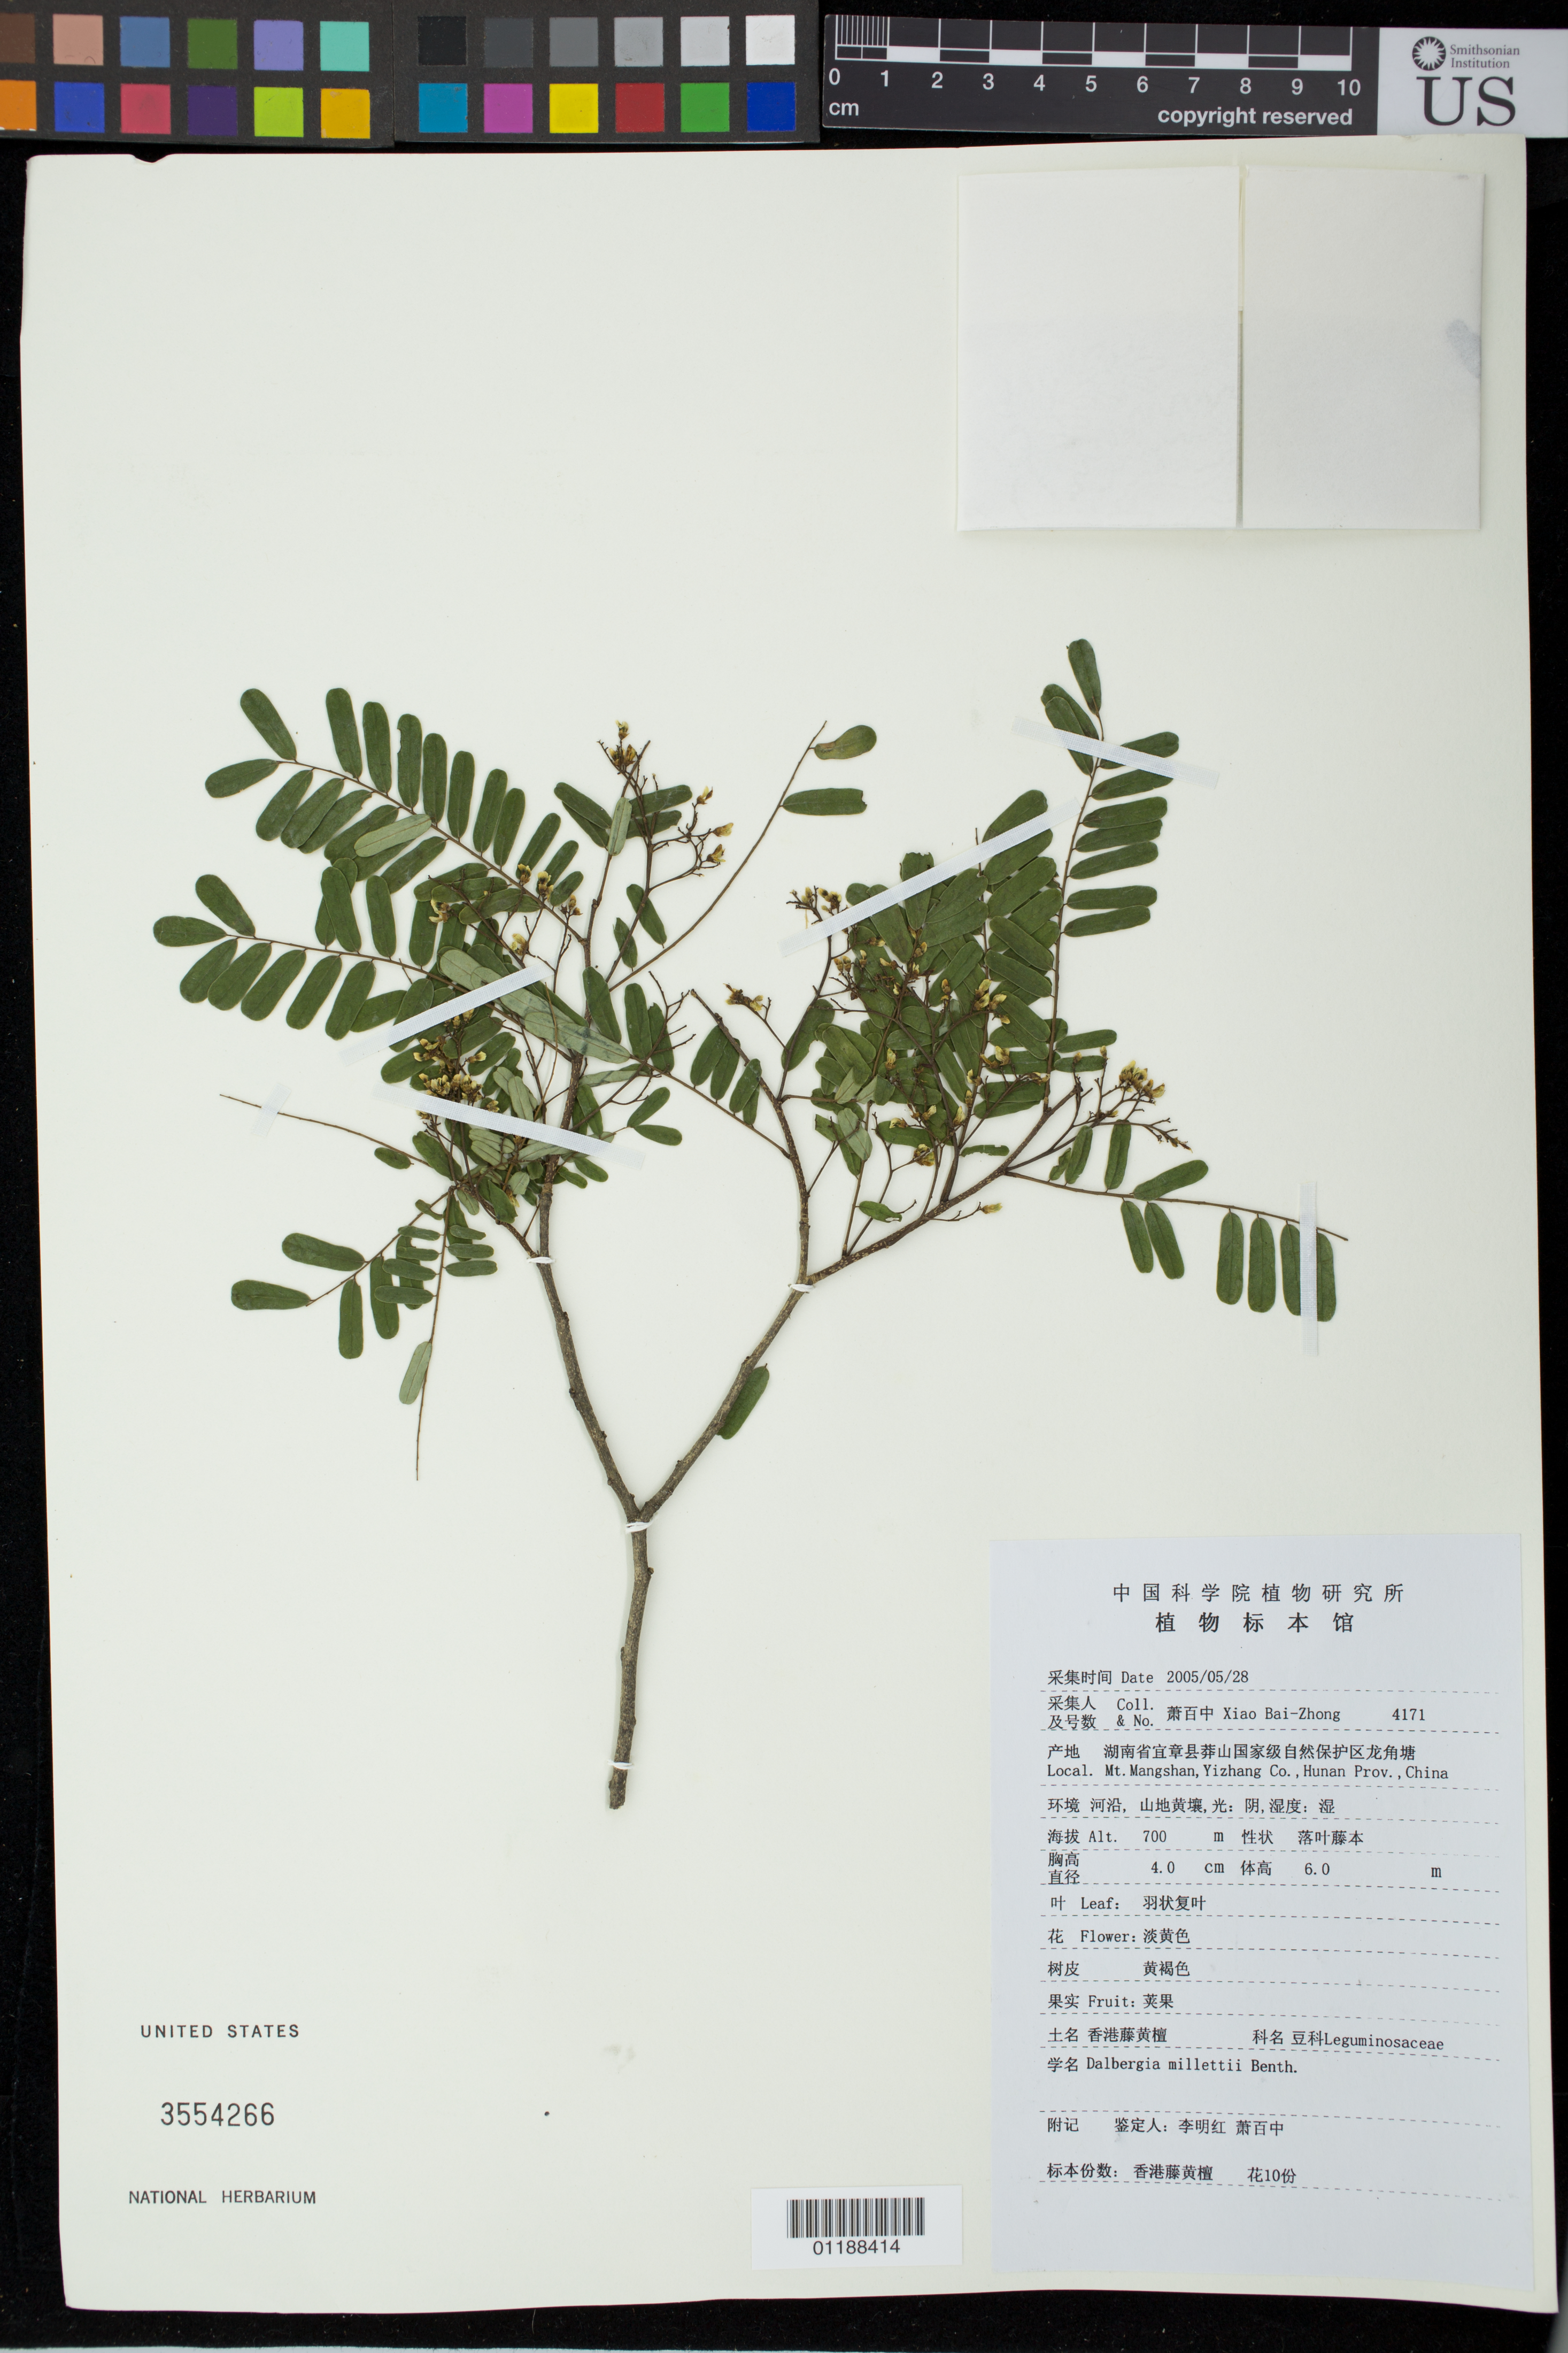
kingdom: Plantae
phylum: Tracheophyta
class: Magnoliopsida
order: Fabales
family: Fabaceae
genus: Dalbergia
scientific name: Dalbergia millettii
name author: Benth.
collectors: B. Z. Xiao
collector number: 4171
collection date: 2005-05-28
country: China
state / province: Hunan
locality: Mt. Mangshan, Yizhang Co.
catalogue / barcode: US 3554266